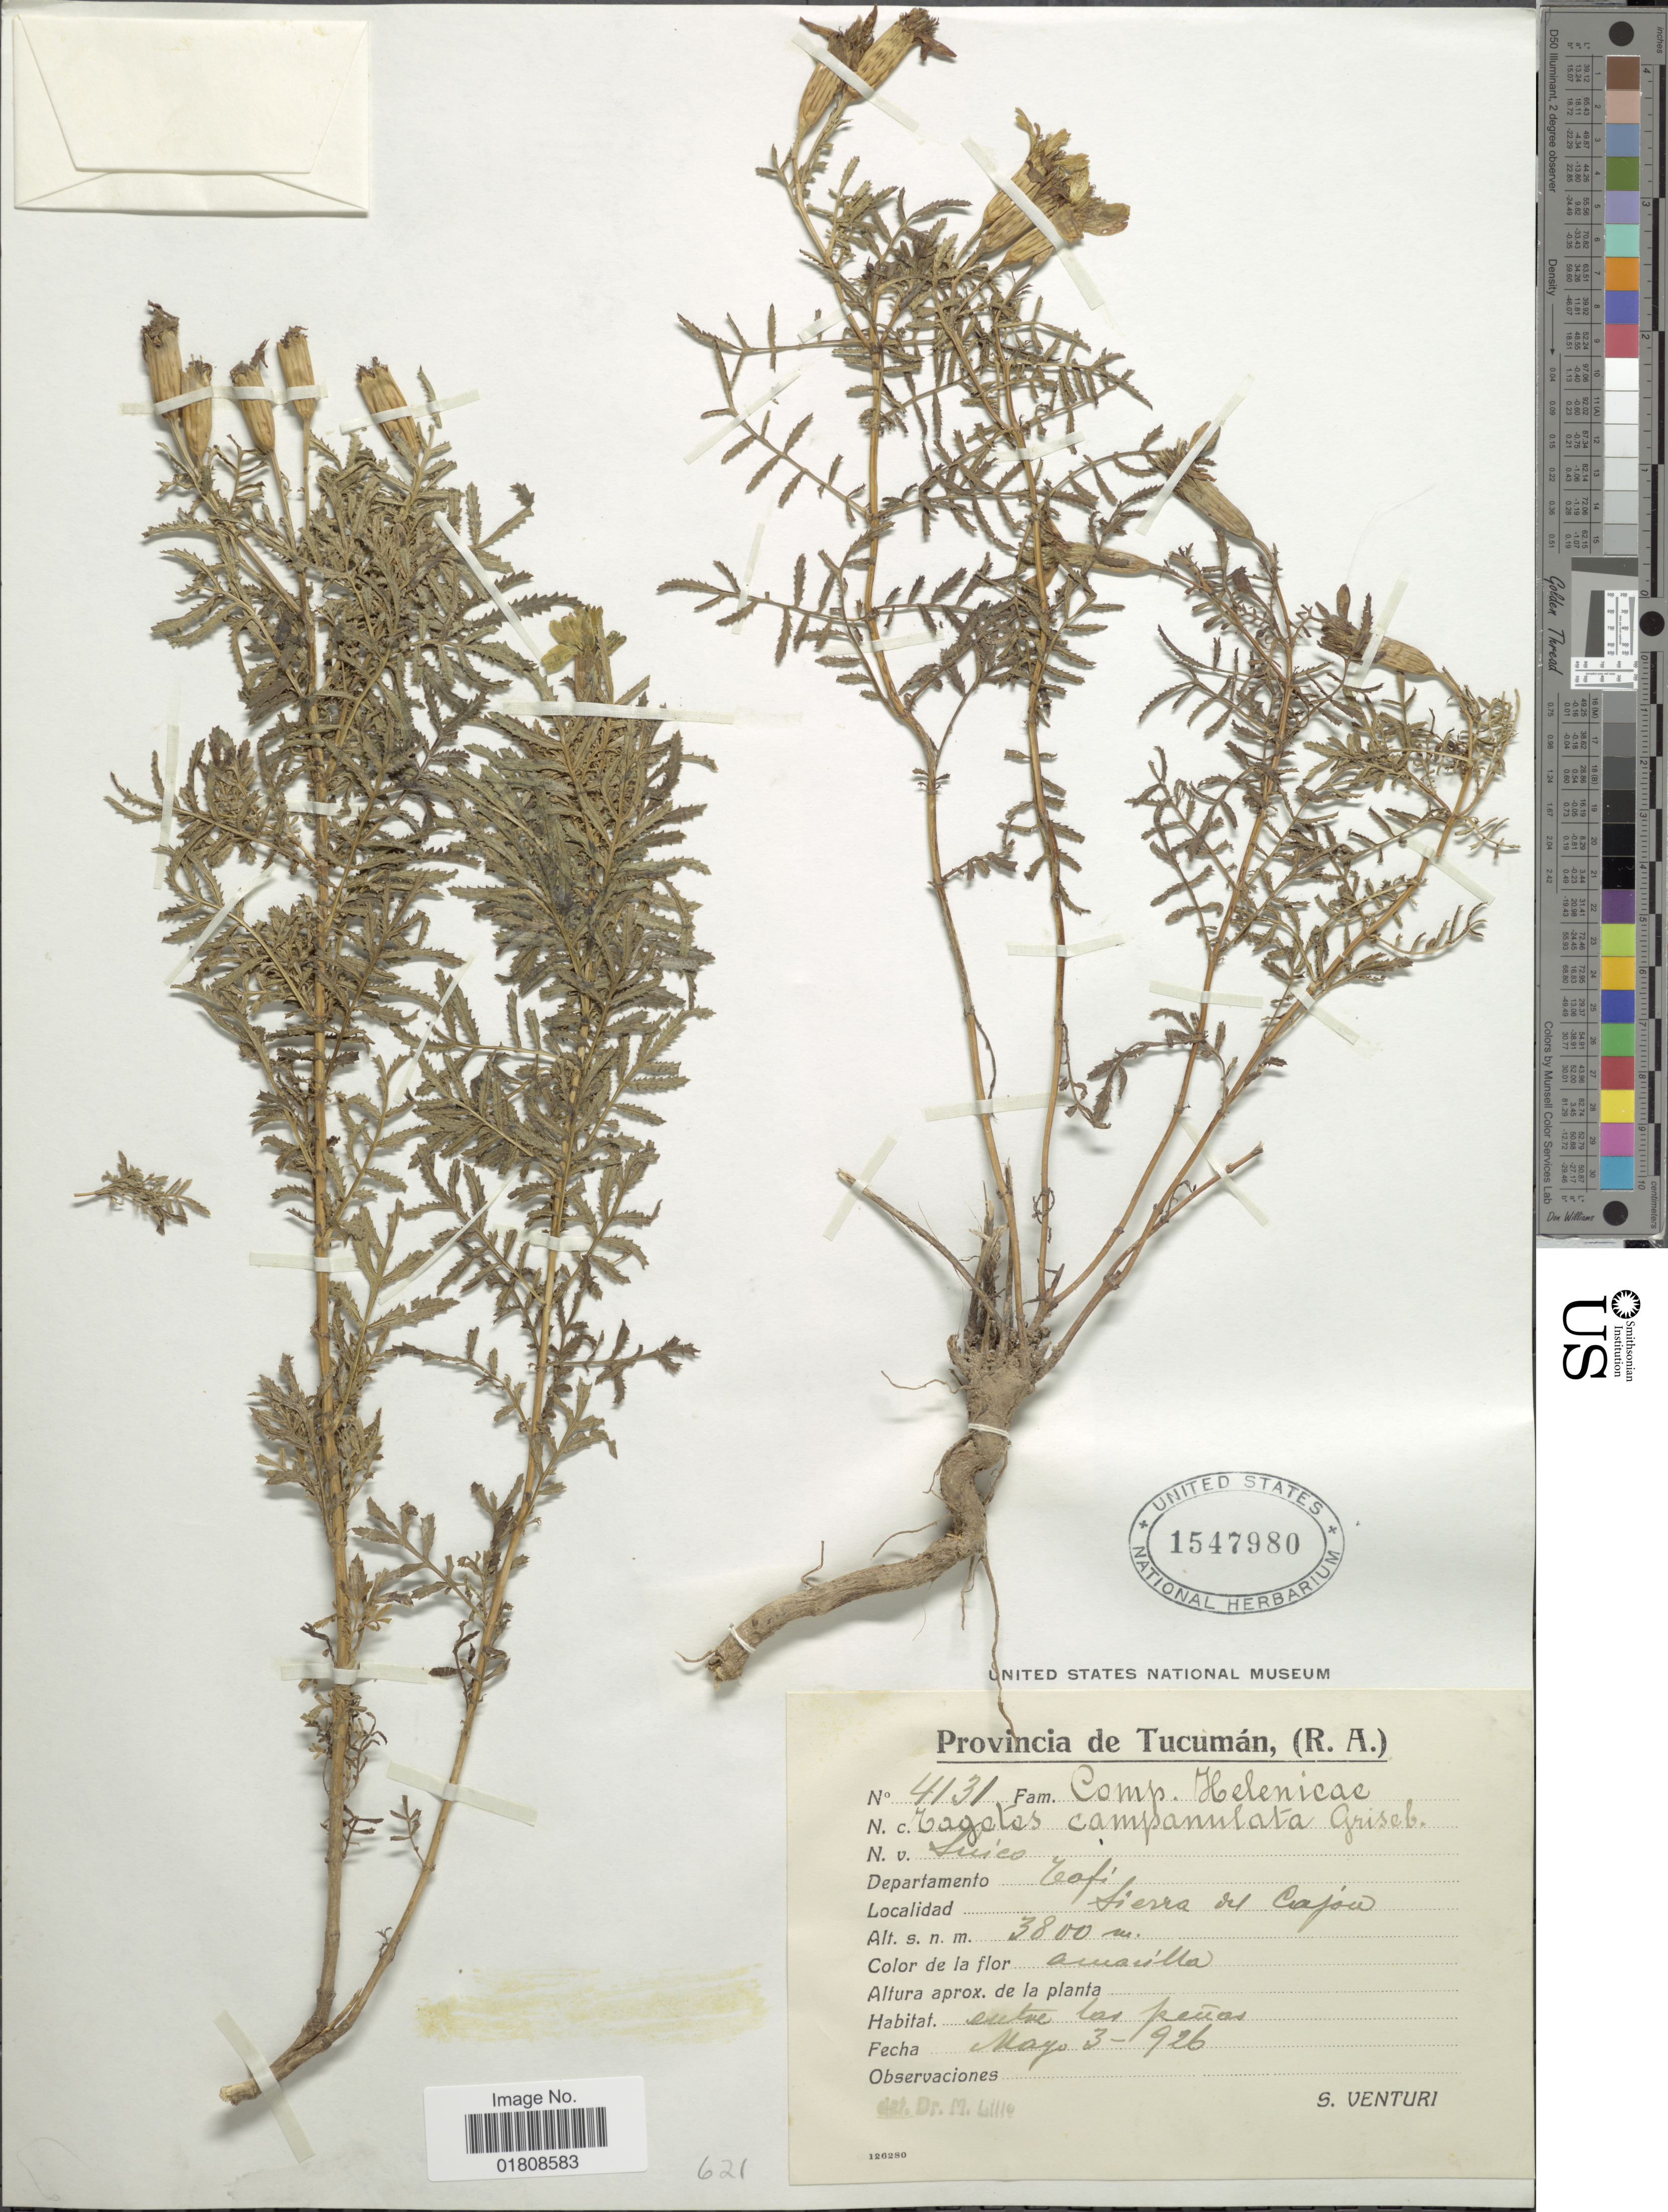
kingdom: Plantae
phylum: Tracheophyta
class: Magnoliopsida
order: Asterales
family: Asteraceae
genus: Tagetes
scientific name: Tagetes campanulata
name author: Griseb.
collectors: S. Venturi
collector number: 4131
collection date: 1926-05-03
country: Argentina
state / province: Tucuman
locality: Departamento Tafi, Sierra del Cajou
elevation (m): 3800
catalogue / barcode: US 1547980